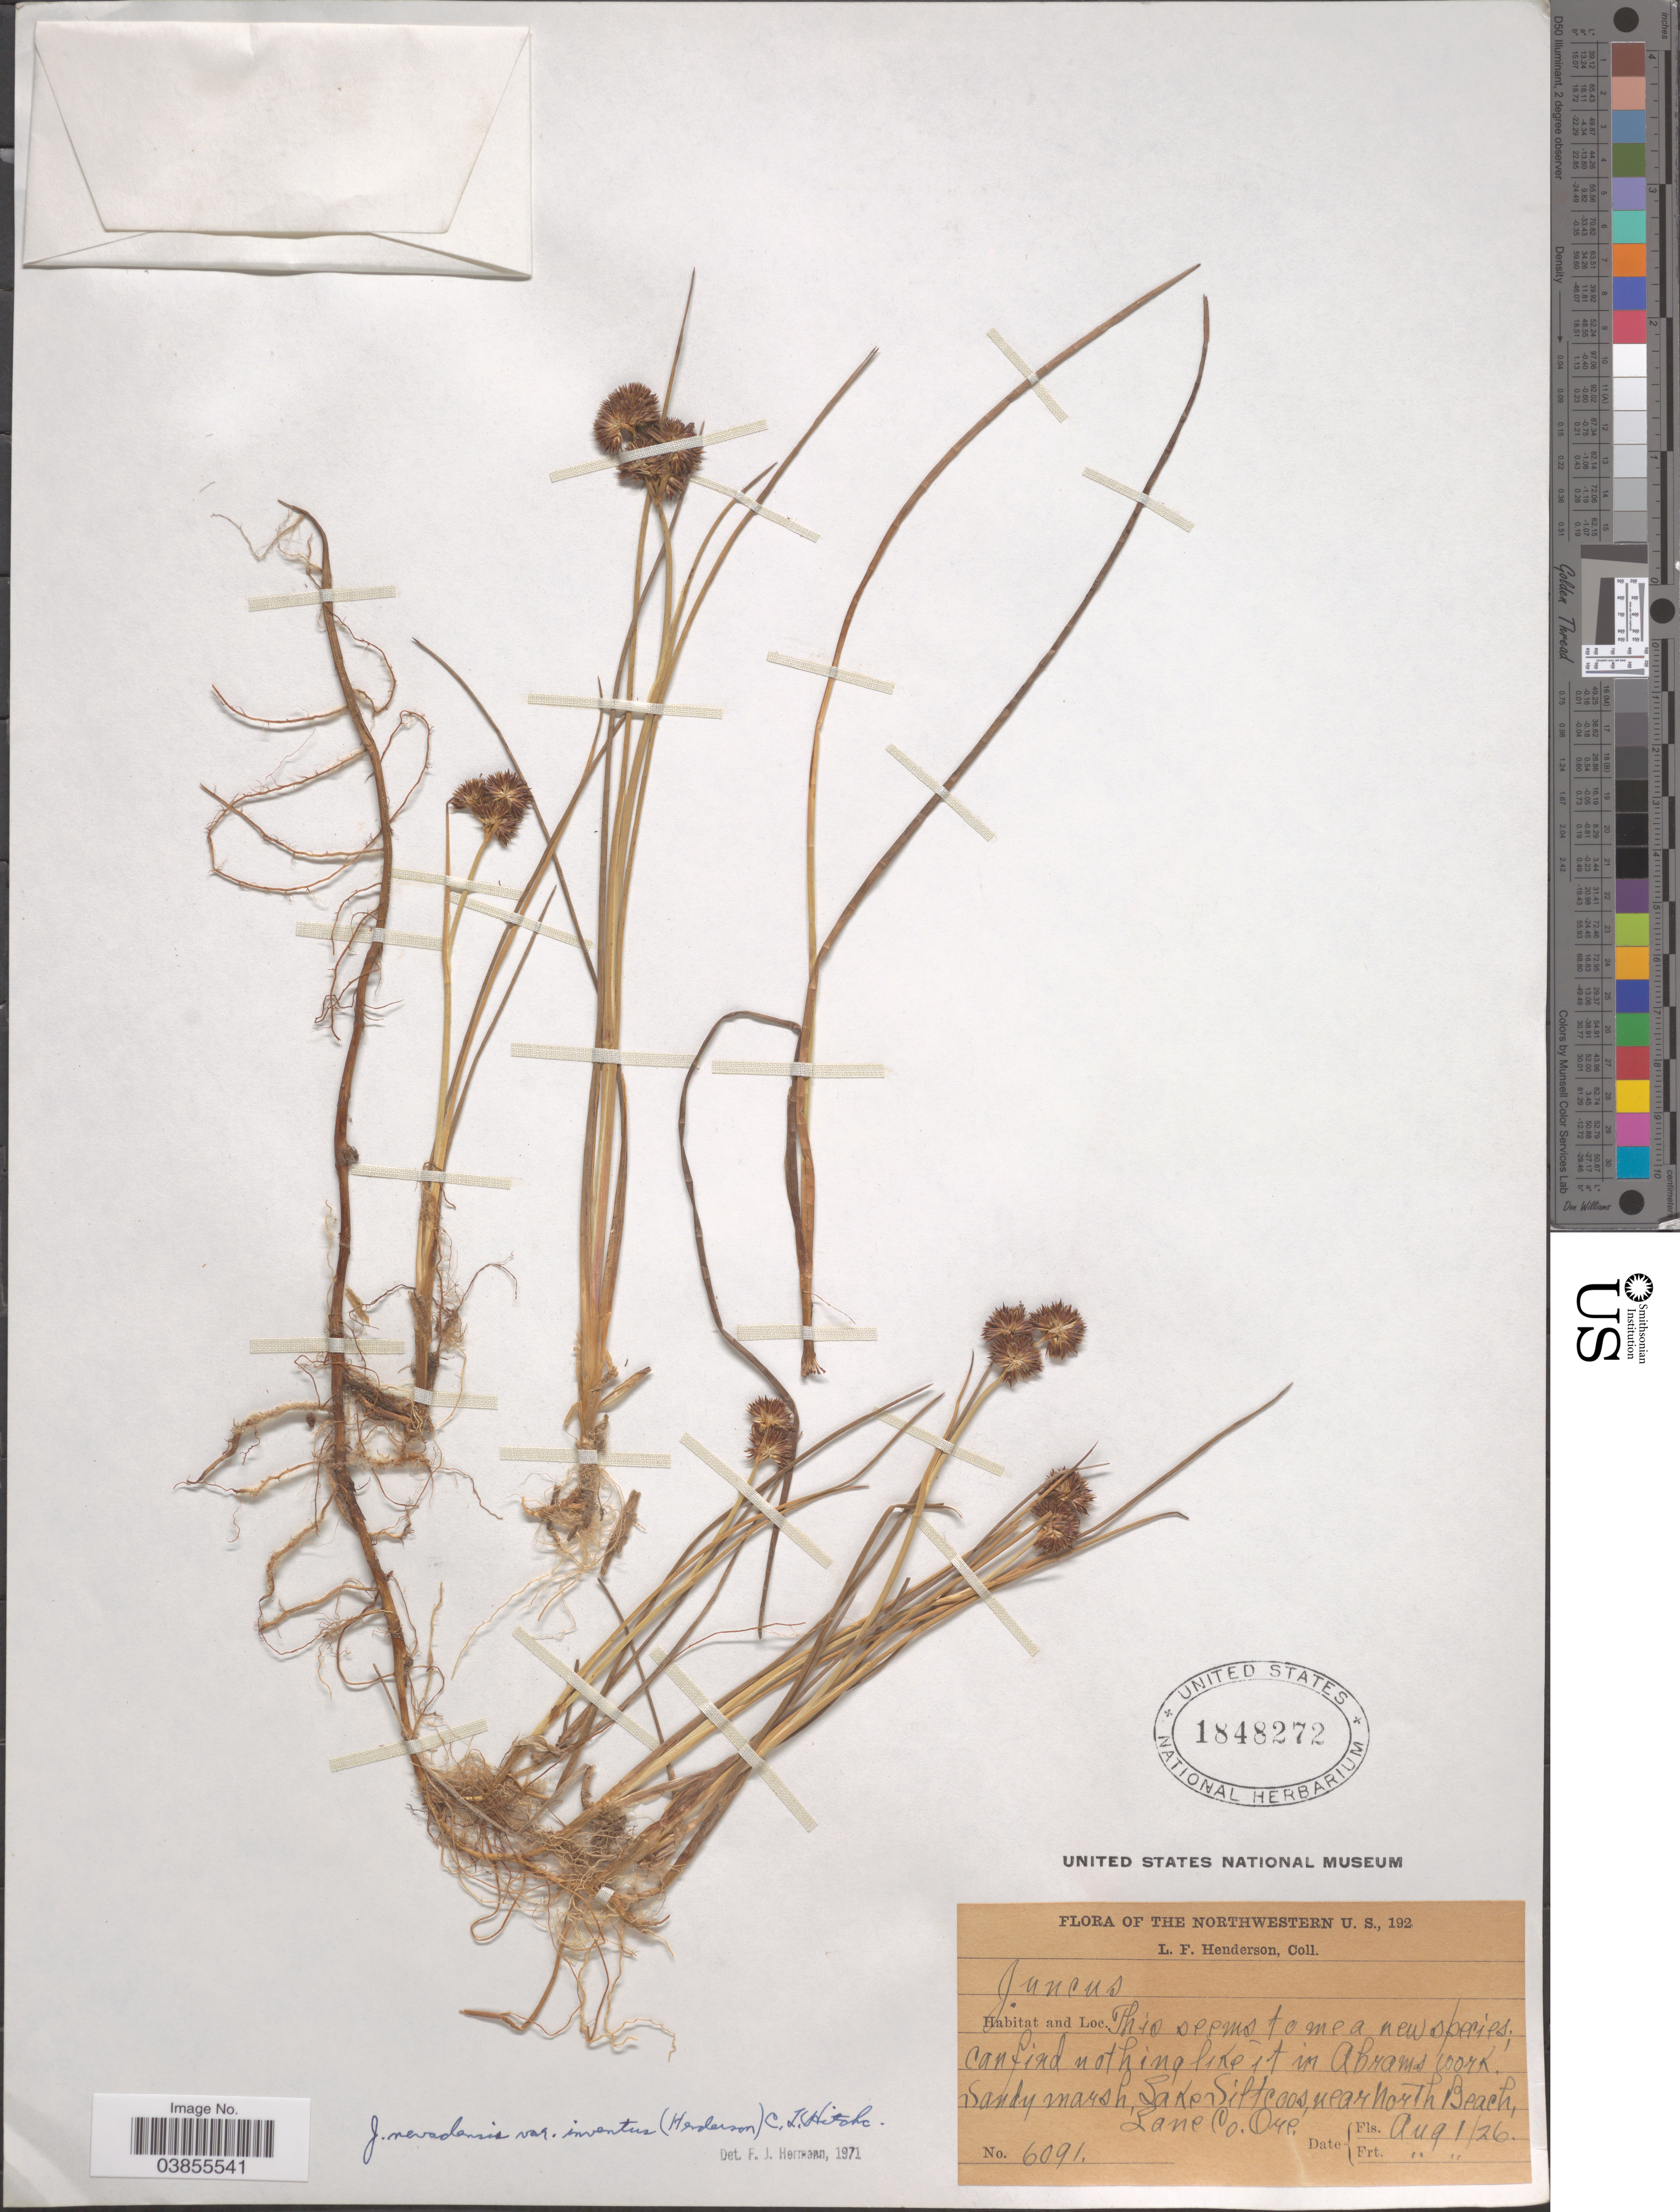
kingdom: Plantae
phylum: Tracheophyta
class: Liliopsida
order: Poales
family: Juncaceae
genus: Juncus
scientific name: Juncus nevadensis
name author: S. Watson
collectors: L. Henderson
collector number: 6091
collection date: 1926-08-01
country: United States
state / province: Oregon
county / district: Lane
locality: The Northwestern U.S. Lake Siltcoos, near North Beach, Lane Co.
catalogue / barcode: US 1848272